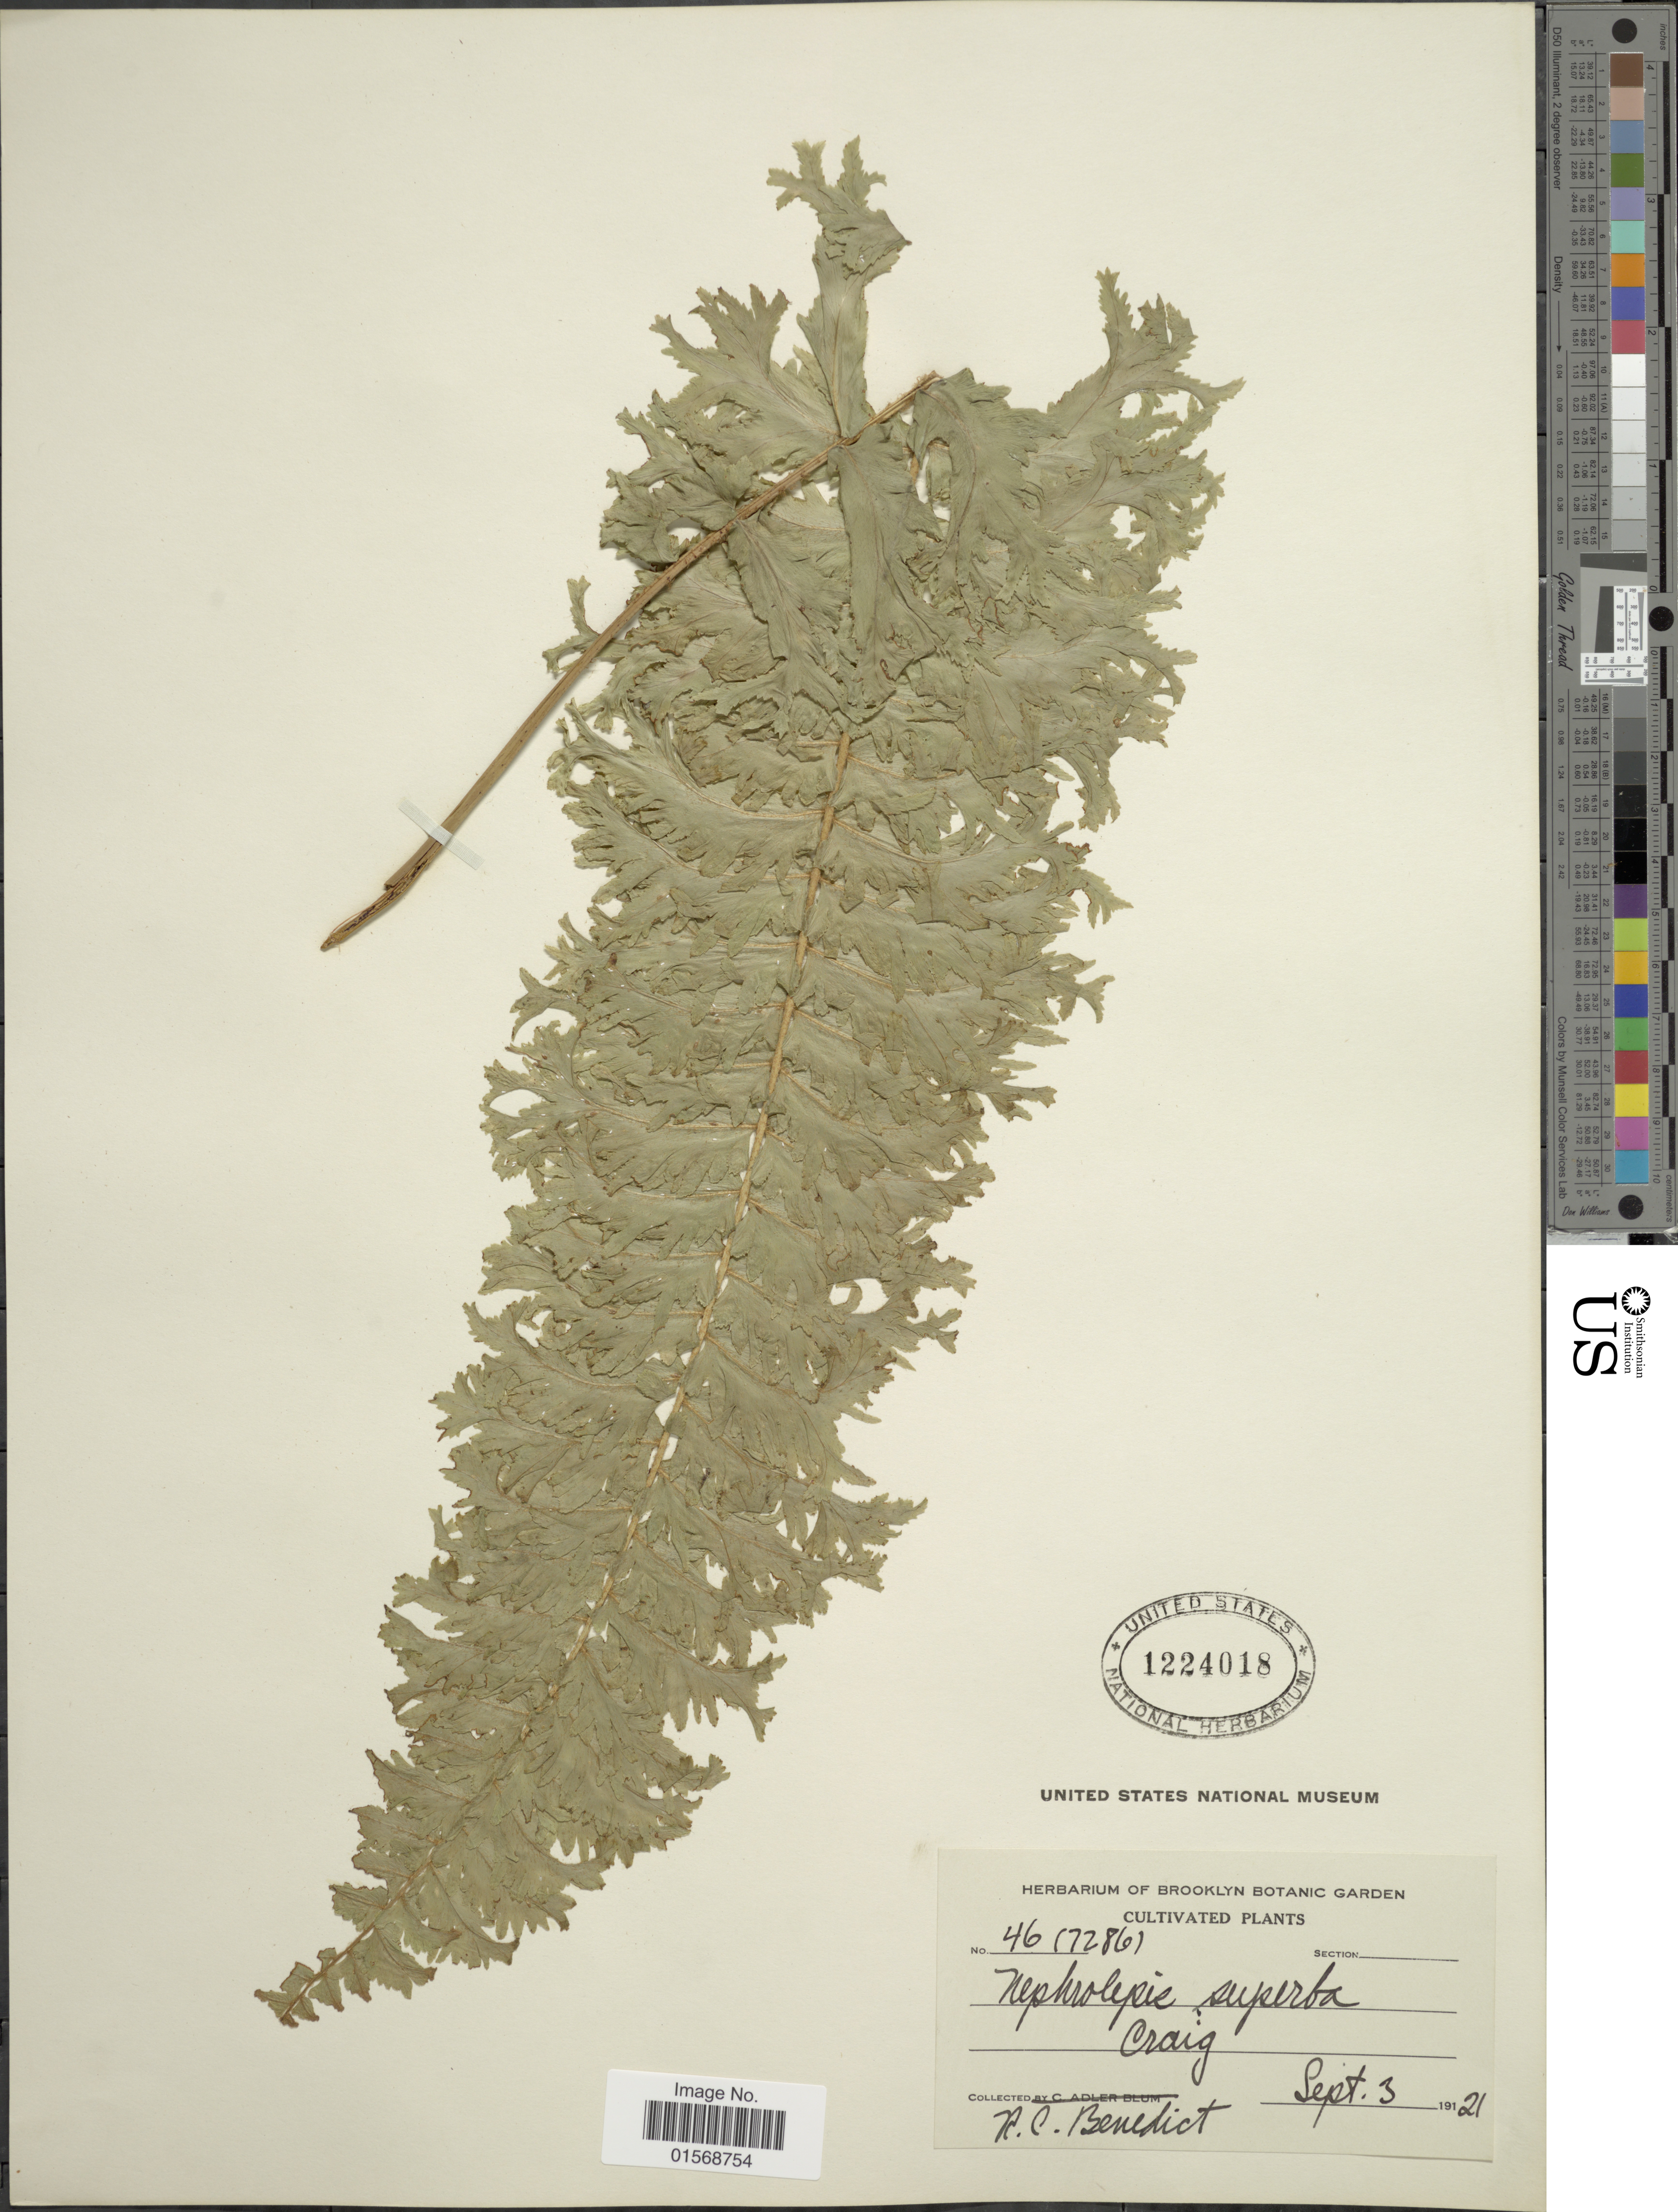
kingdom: Plantae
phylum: Tracheophyta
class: Polypodiopsida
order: Polypodiales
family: Nephrolepidaceae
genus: Nephrolepis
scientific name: Nephrolepis hirsutula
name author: (G. Forst.) C. Presl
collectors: R. C. Benedict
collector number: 46(7286)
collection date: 1921-09-03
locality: Cultivated Plants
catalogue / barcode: US 1224018